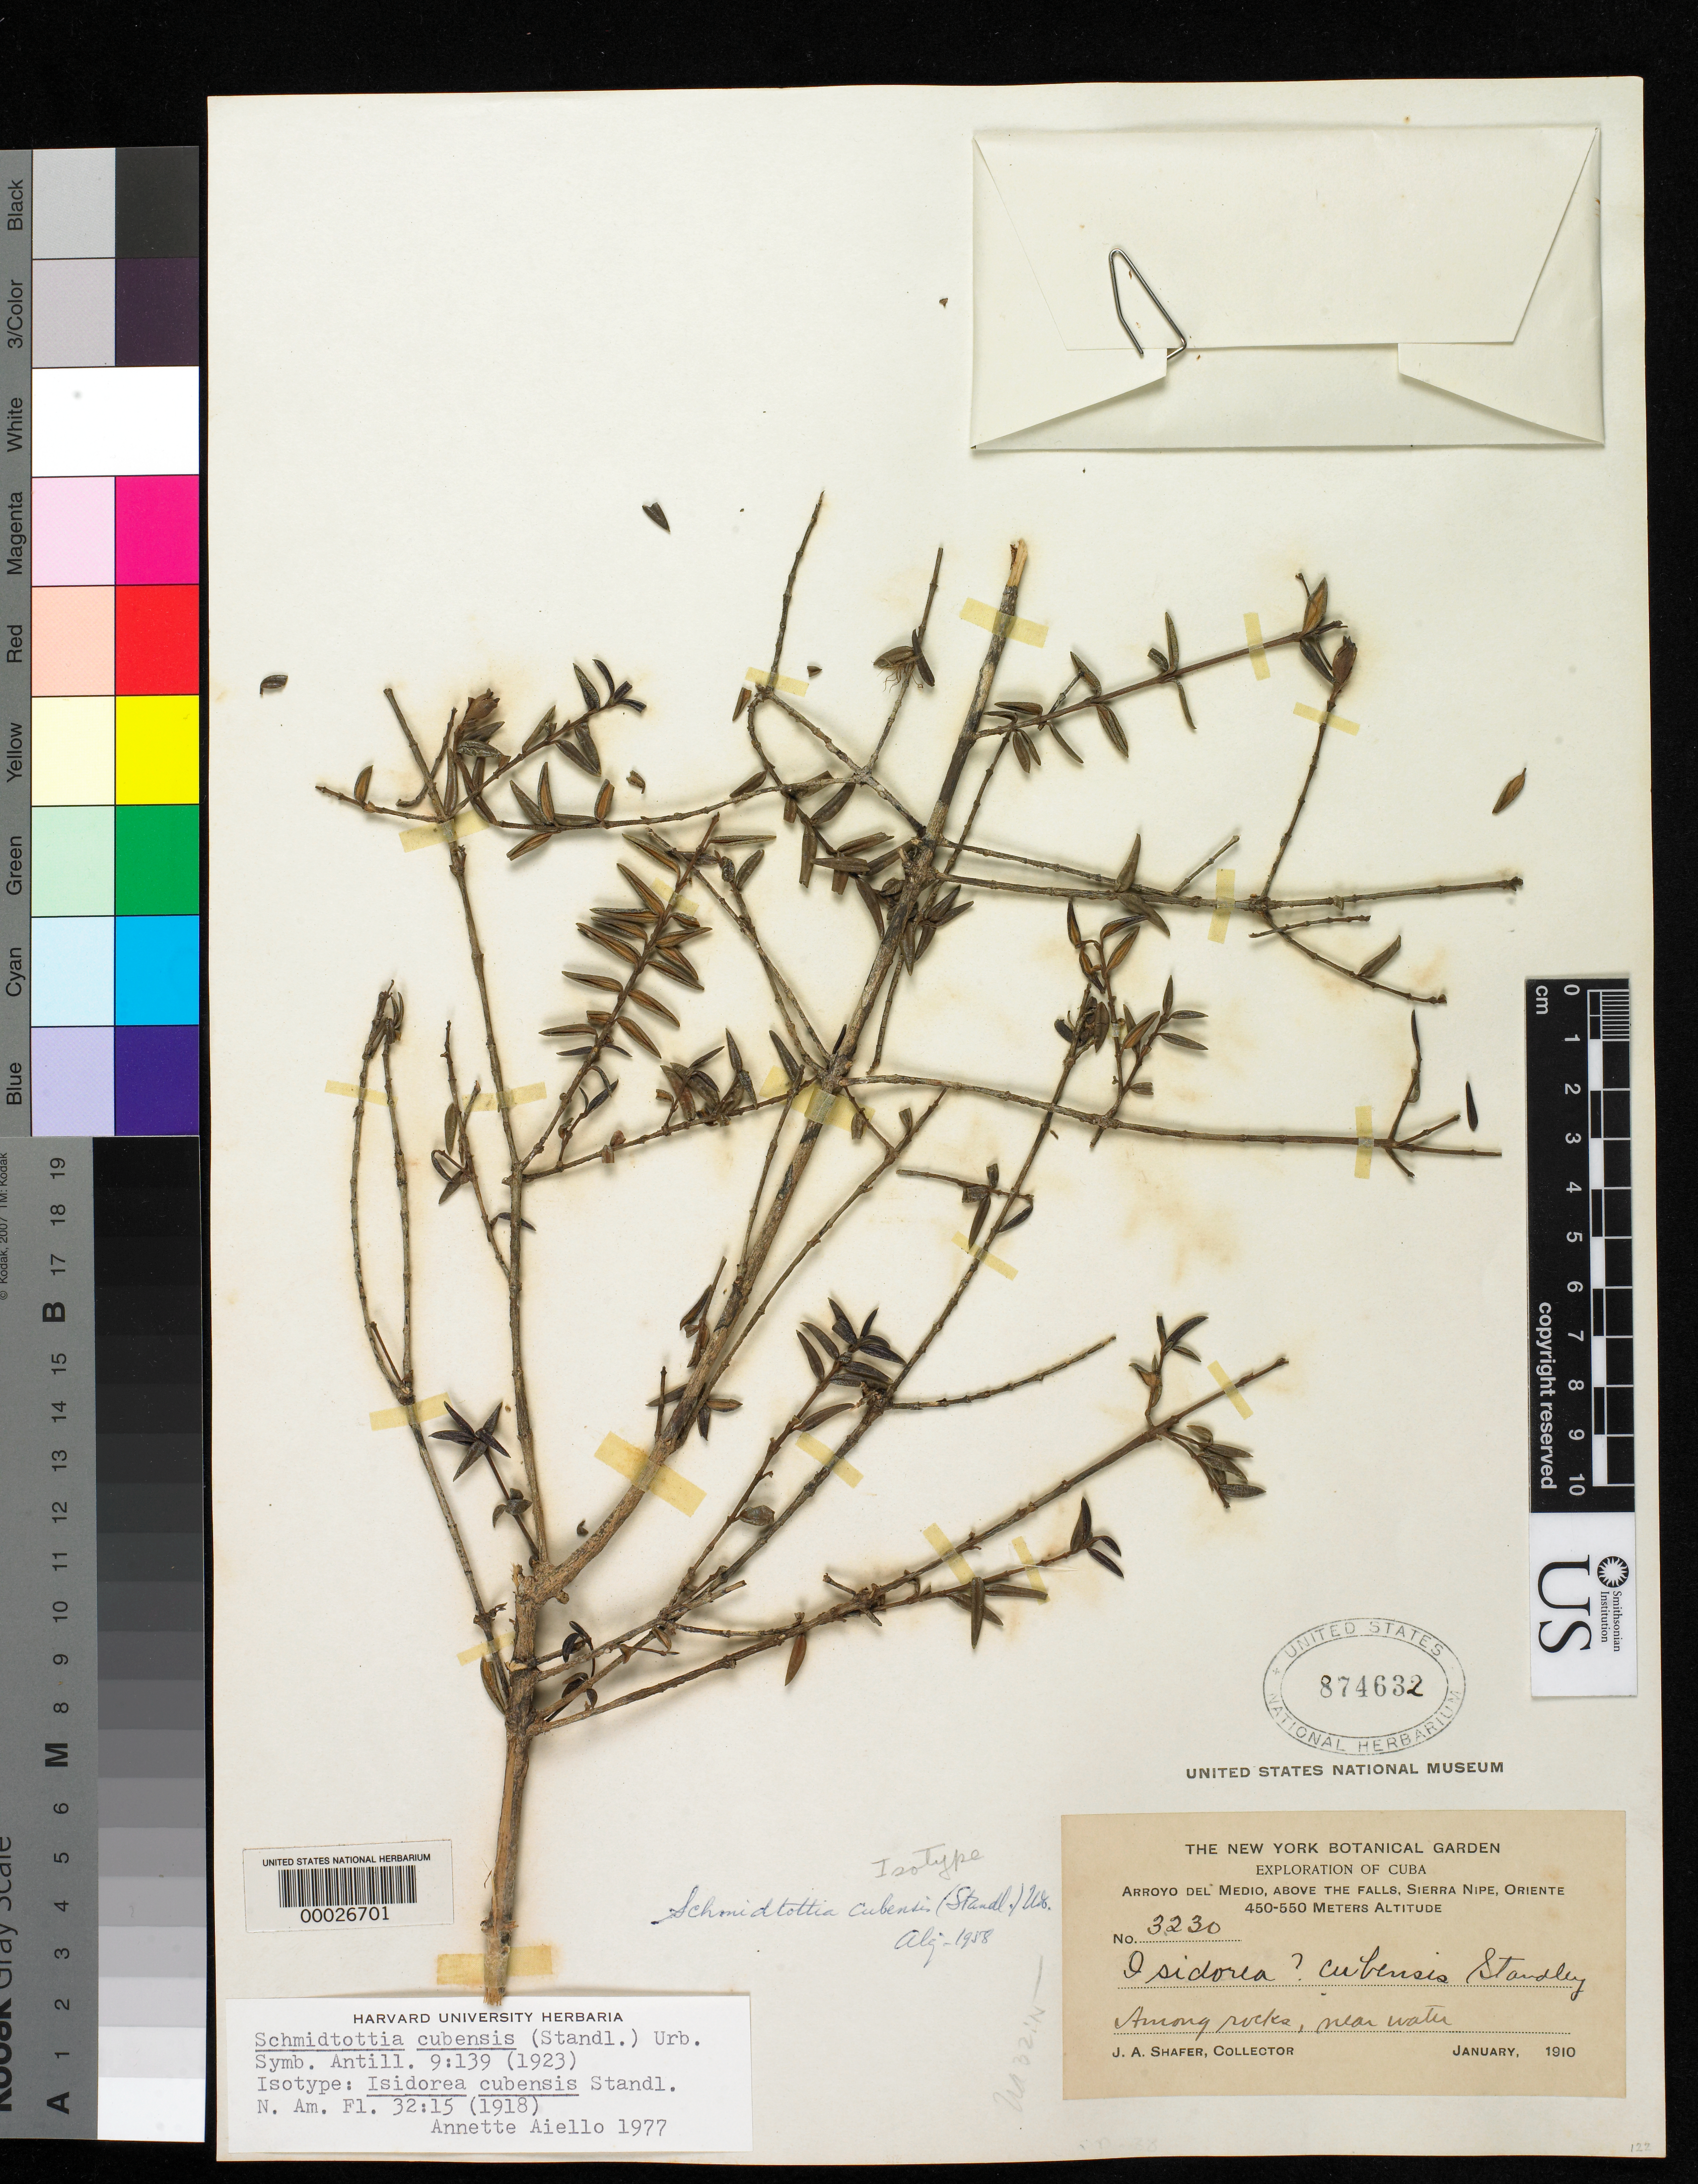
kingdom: Plantae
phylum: Tracheophyta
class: Magnoliopsida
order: Gentianales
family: Rubiaceae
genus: Isidorea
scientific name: Isidorea cubensis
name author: Standl.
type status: Isotype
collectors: J. A. Shafer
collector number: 3230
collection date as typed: Jan 1910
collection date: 1910-01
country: Cuba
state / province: Oriente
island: Greater Antilles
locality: Arroyo del Medio.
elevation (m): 450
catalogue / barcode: US 874632